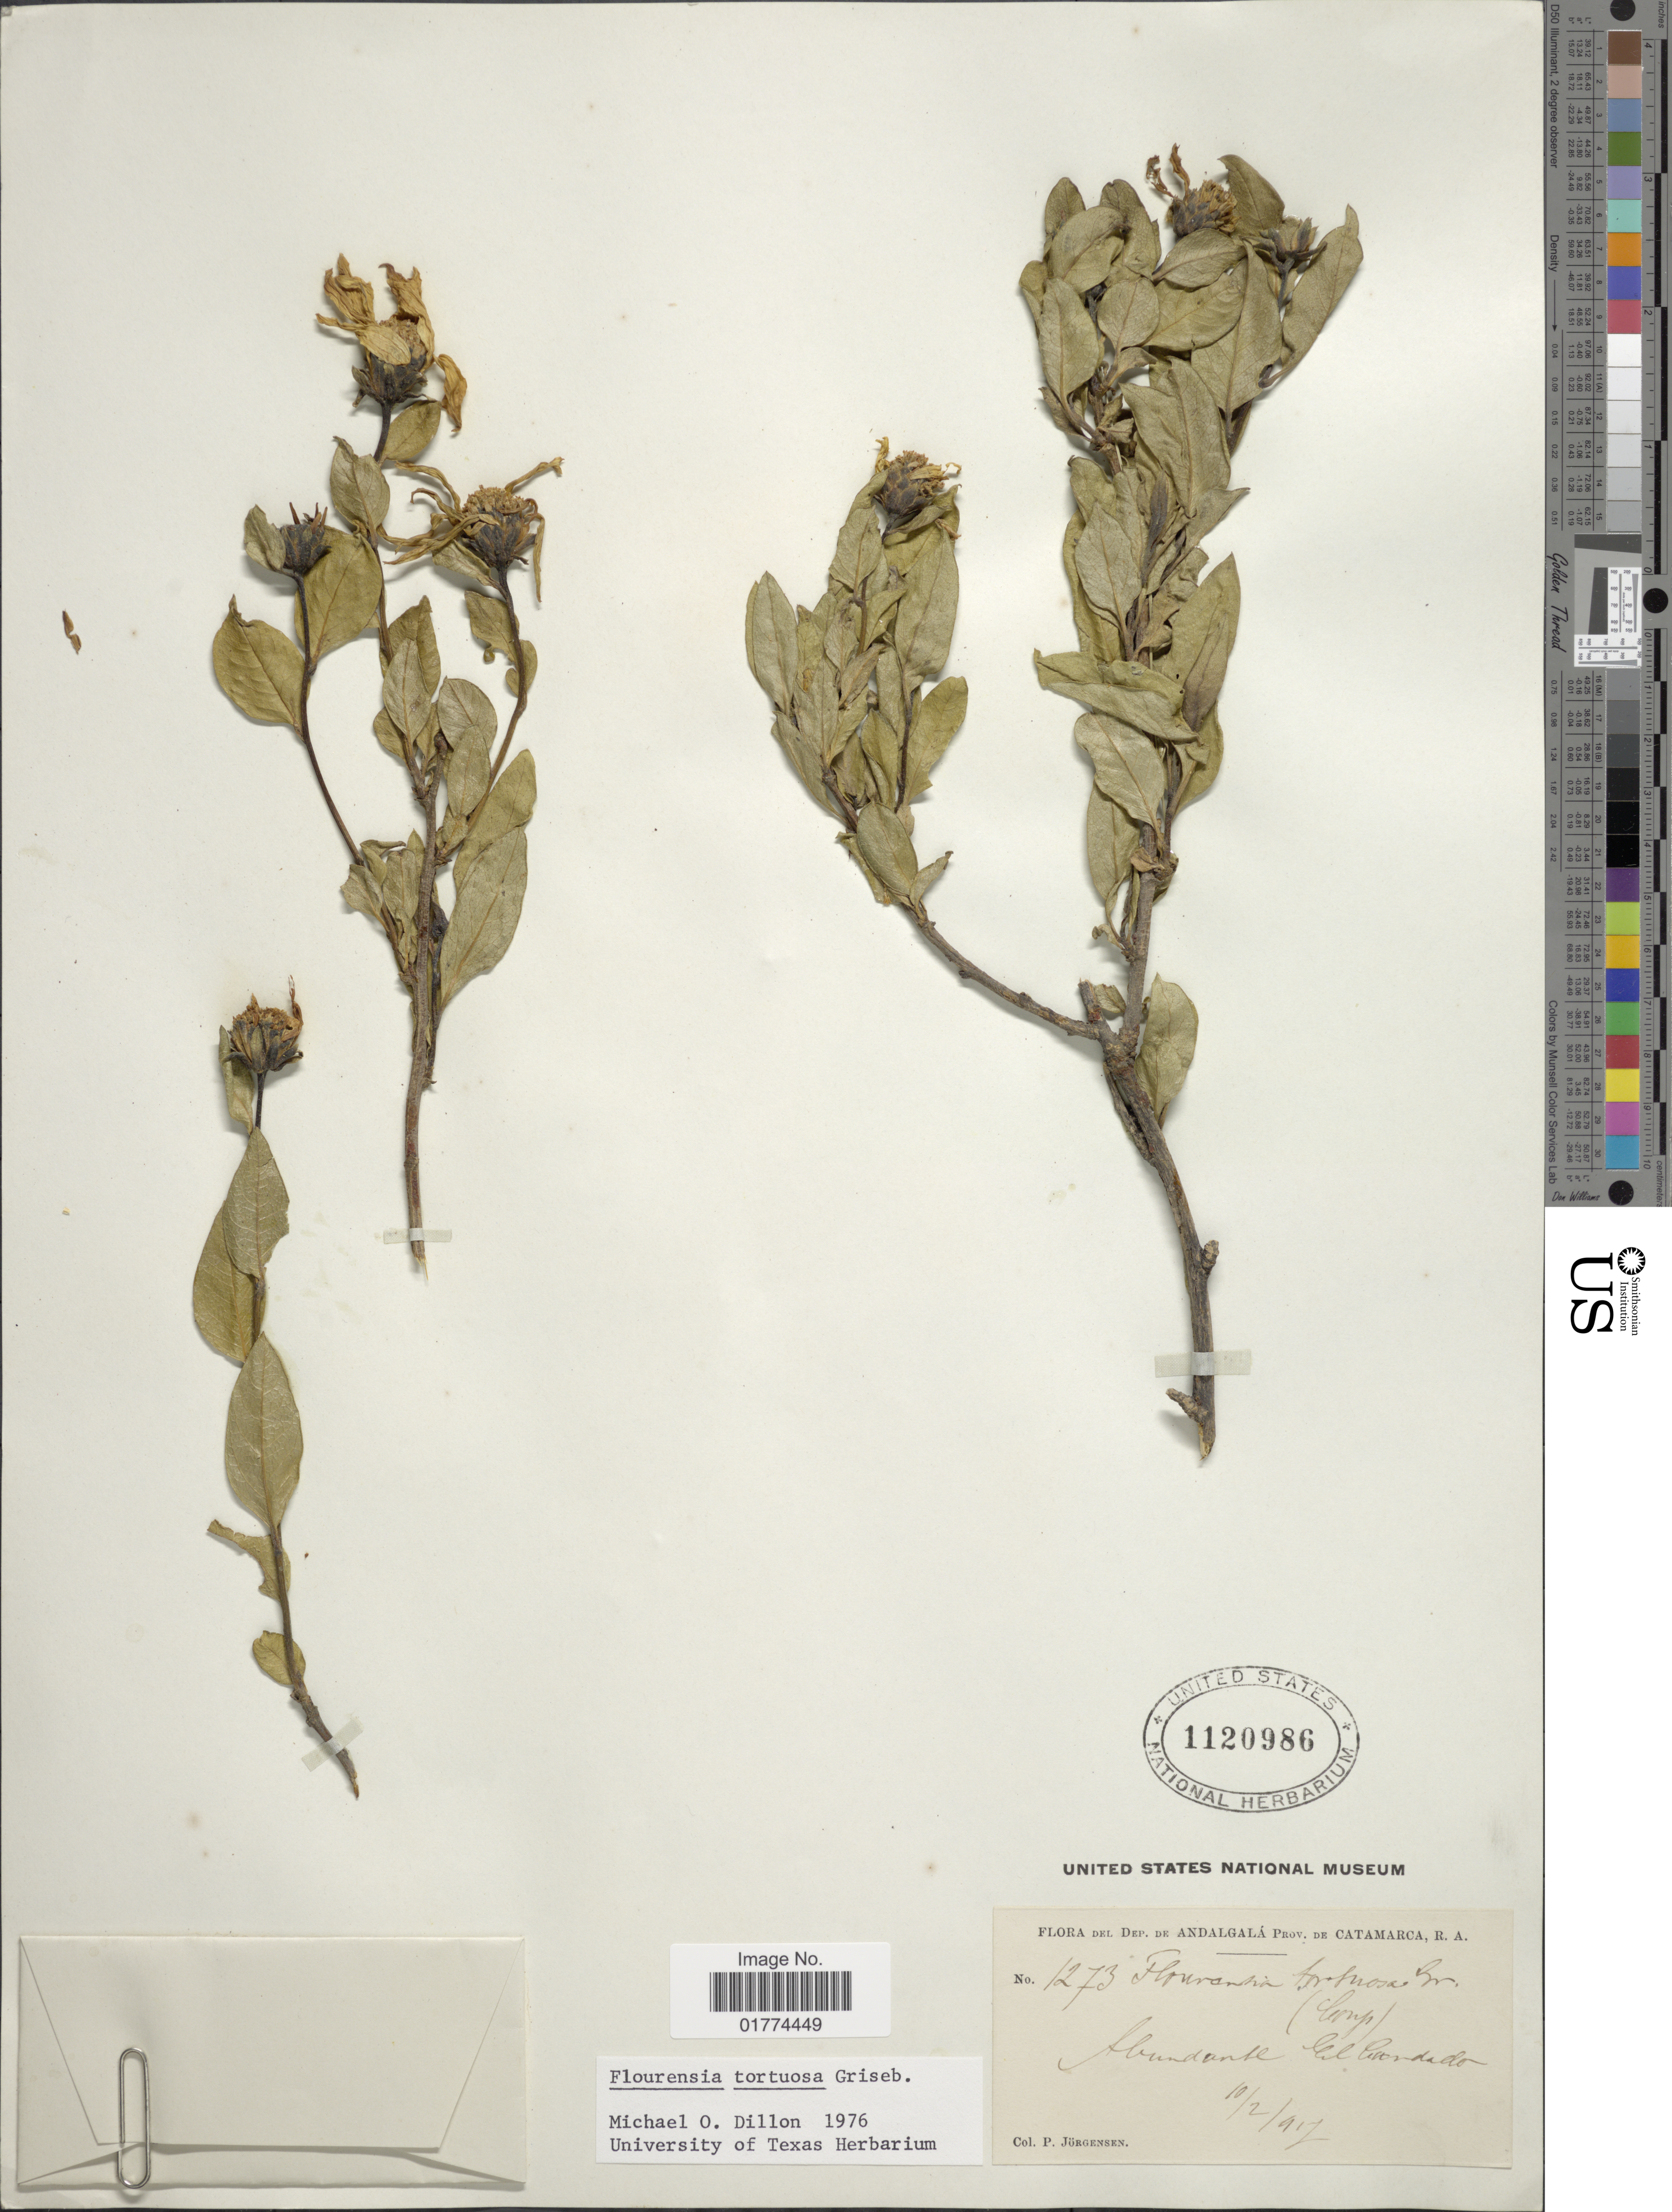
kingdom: Plantae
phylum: Tracheophyta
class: Magnoliopsida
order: Asterales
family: Asteraceae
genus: Flourensia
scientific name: Flourensia tortuosa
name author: Griseb.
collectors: P. Jurgensen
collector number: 1273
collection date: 1917-02-10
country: Argentina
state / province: Catamarca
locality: Dep. de Andalgalá. El Candado.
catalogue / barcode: US 1120986